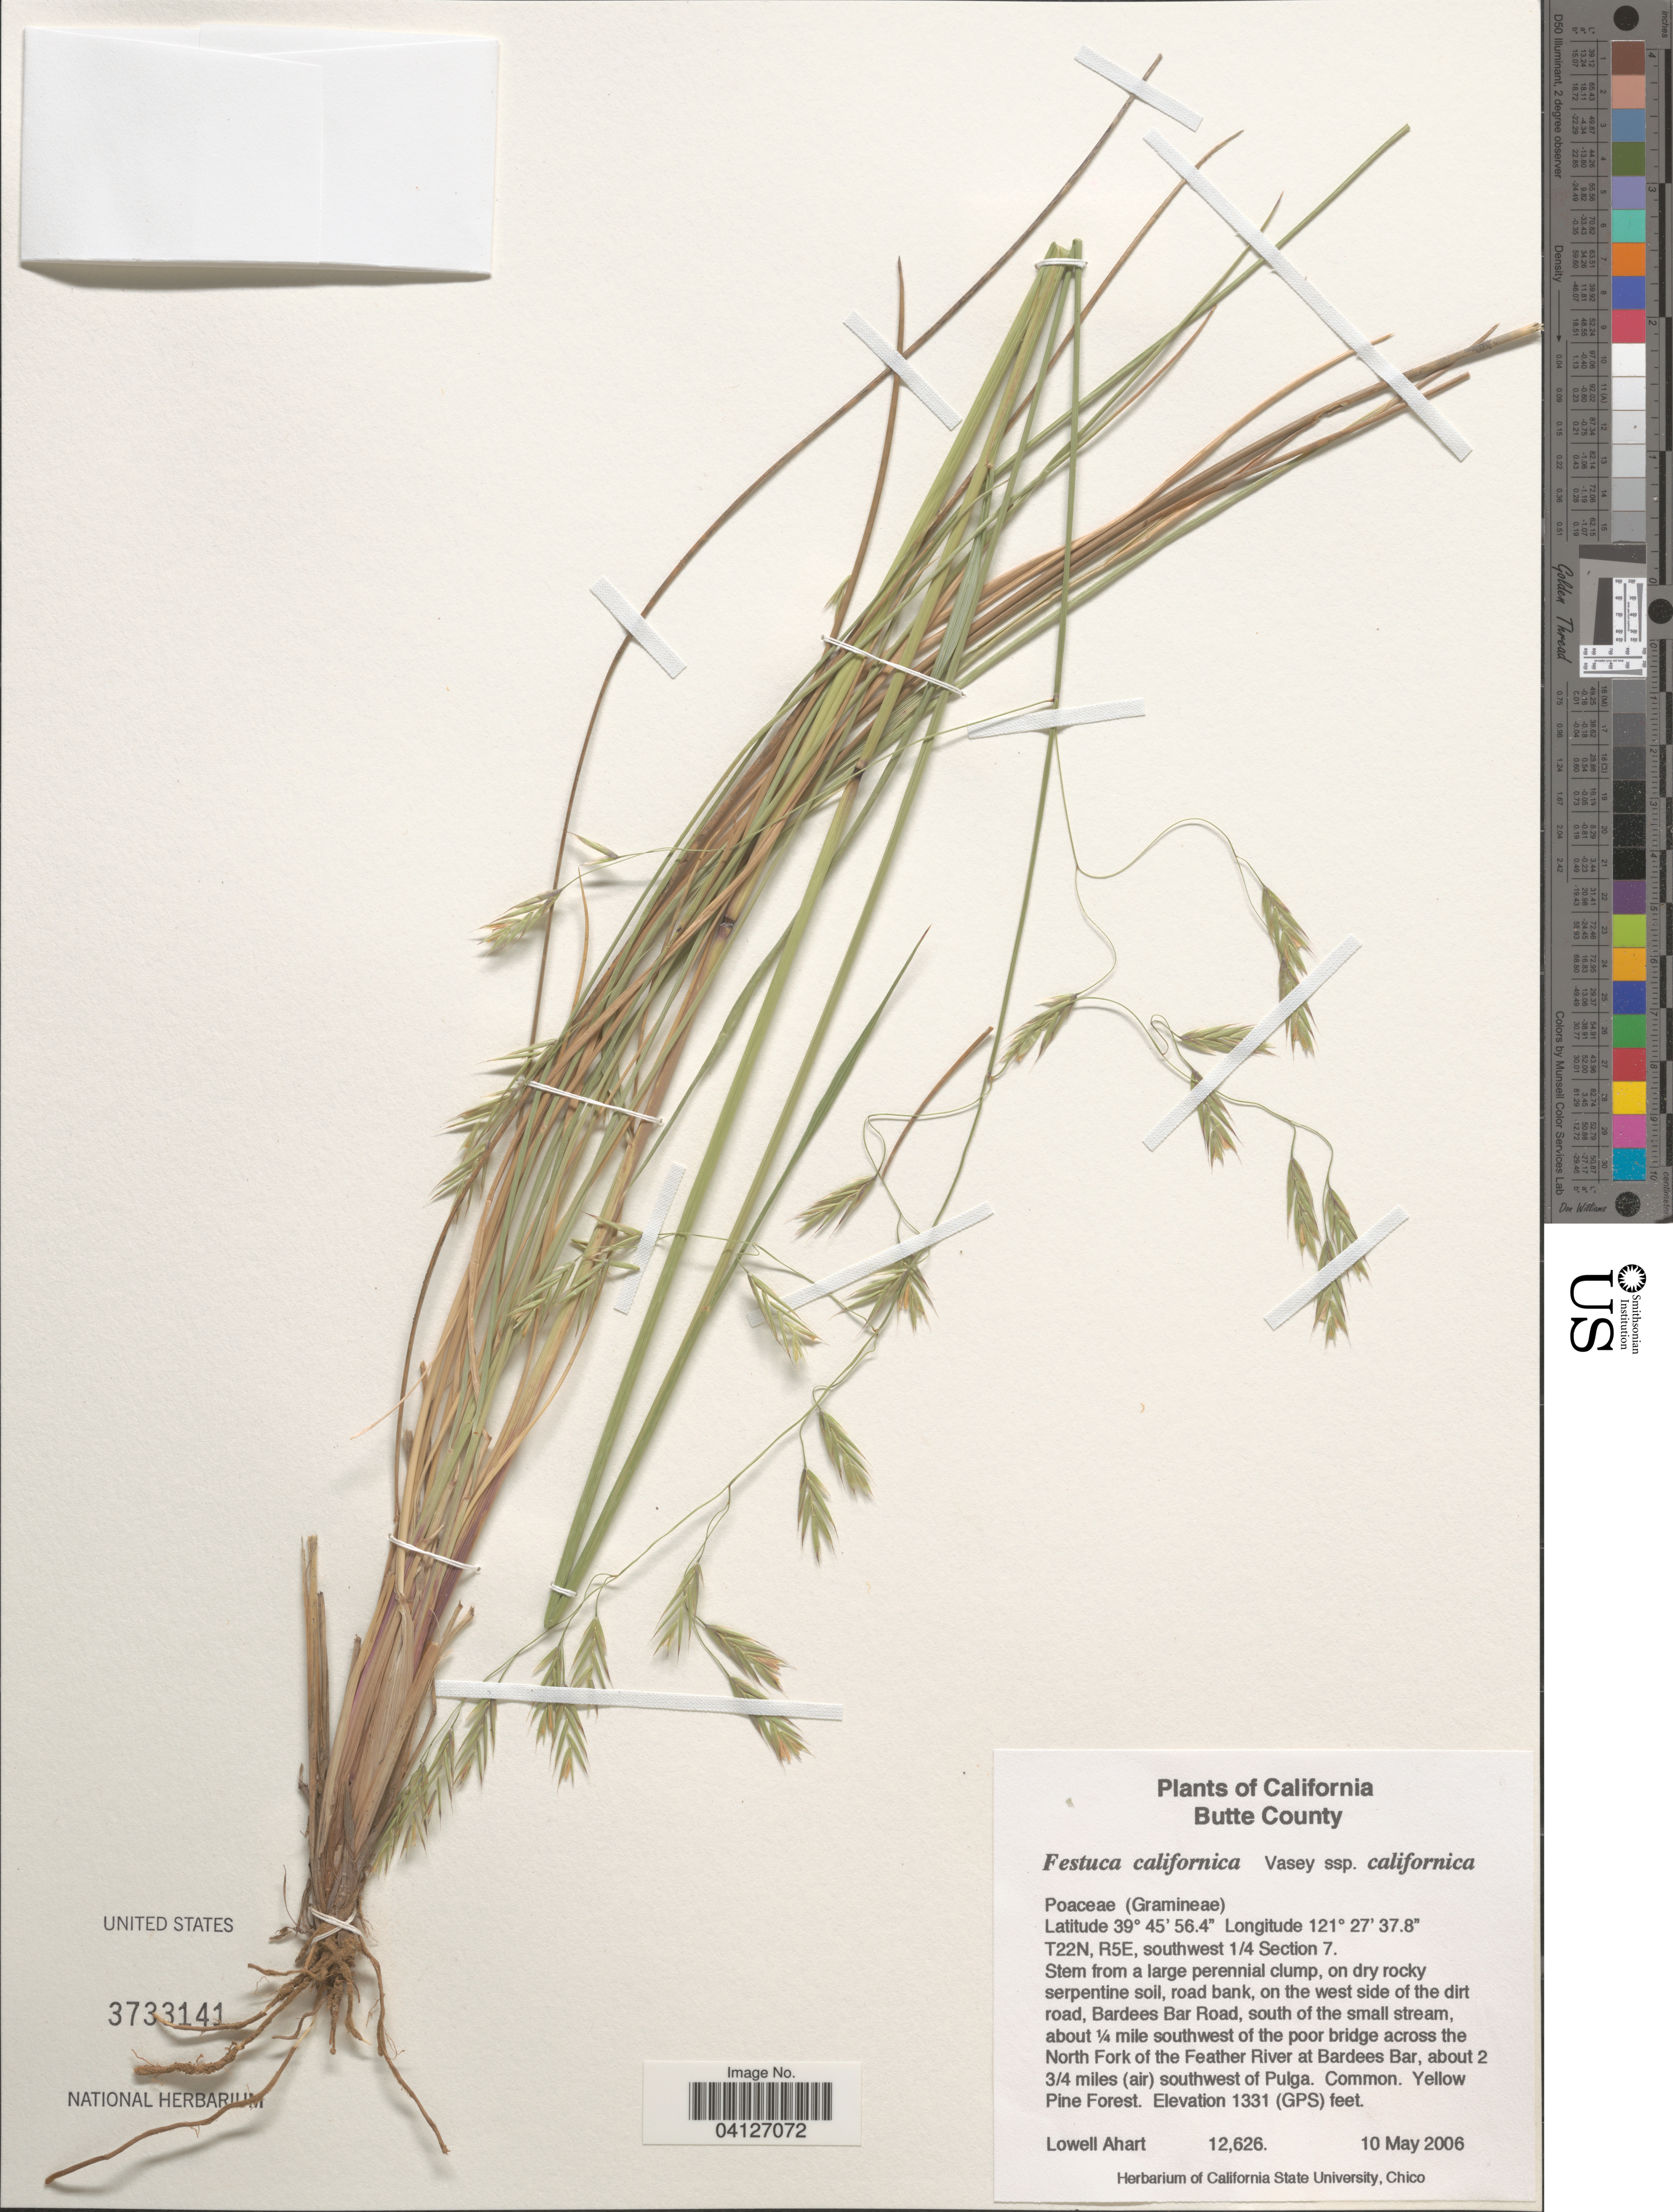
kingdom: Plantae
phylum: Tracheophyta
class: Liliopsida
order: Poales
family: Poaceae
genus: Festuca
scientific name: Festuca californica subsp. californica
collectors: L. Ahart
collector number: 12626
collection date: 2006-05-10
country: United States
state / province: California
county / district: Butte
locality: Butte County. T22N, R4E, southwest 1/4 Section 7. On the west side of the dirt road, Bardees Bar Road, south of the small stream, about ¼ mile southwest of the poor bridge across the North Fork of the Feather River at Bardees Bar, about 2 3/4 miles (air) southwest of Pulga.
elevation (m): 406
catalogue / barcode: US 3733141